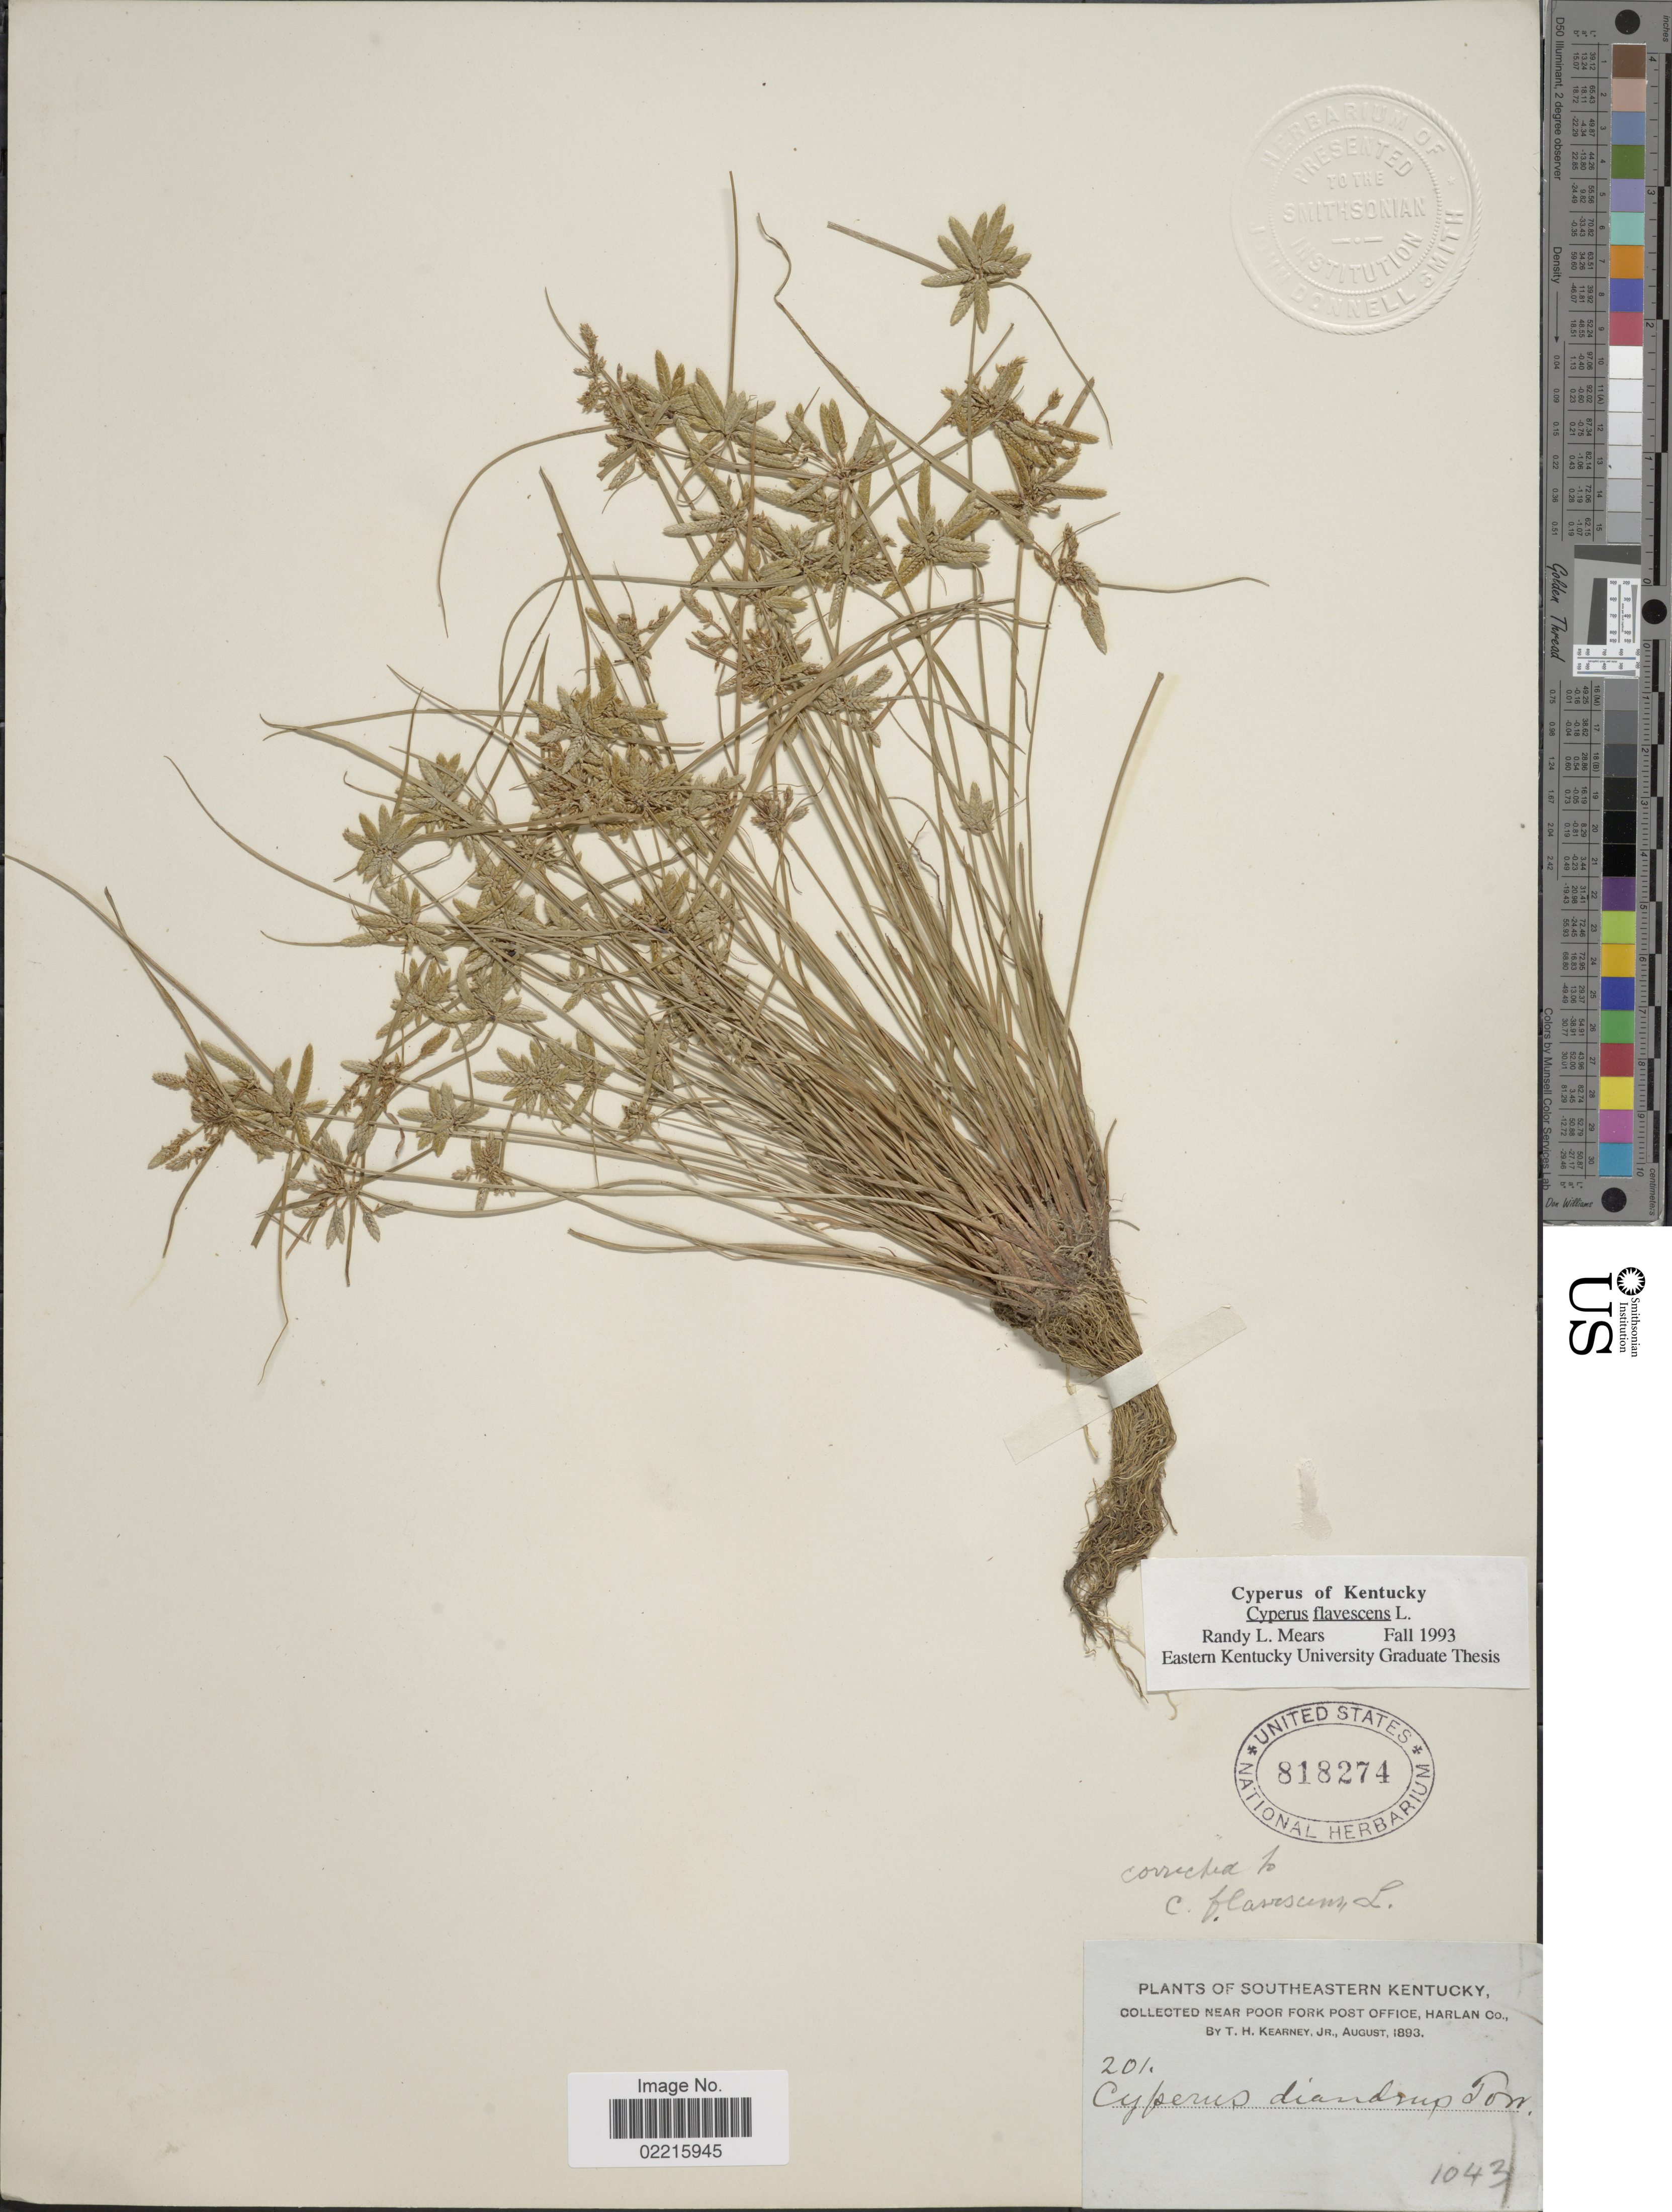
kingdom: Plantae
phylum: Tracheophyta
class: Liliopsida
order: Poales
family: Cyperaceae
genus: Cyperus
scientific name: Cyperus flavescens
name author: L.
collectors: T. H. Kearney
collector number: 201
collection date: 1893-08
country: United States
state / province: Kentucky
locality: Southeastern Kentucky, near Poor Fork Post Office, Harlan Co.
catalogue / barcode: US 818274